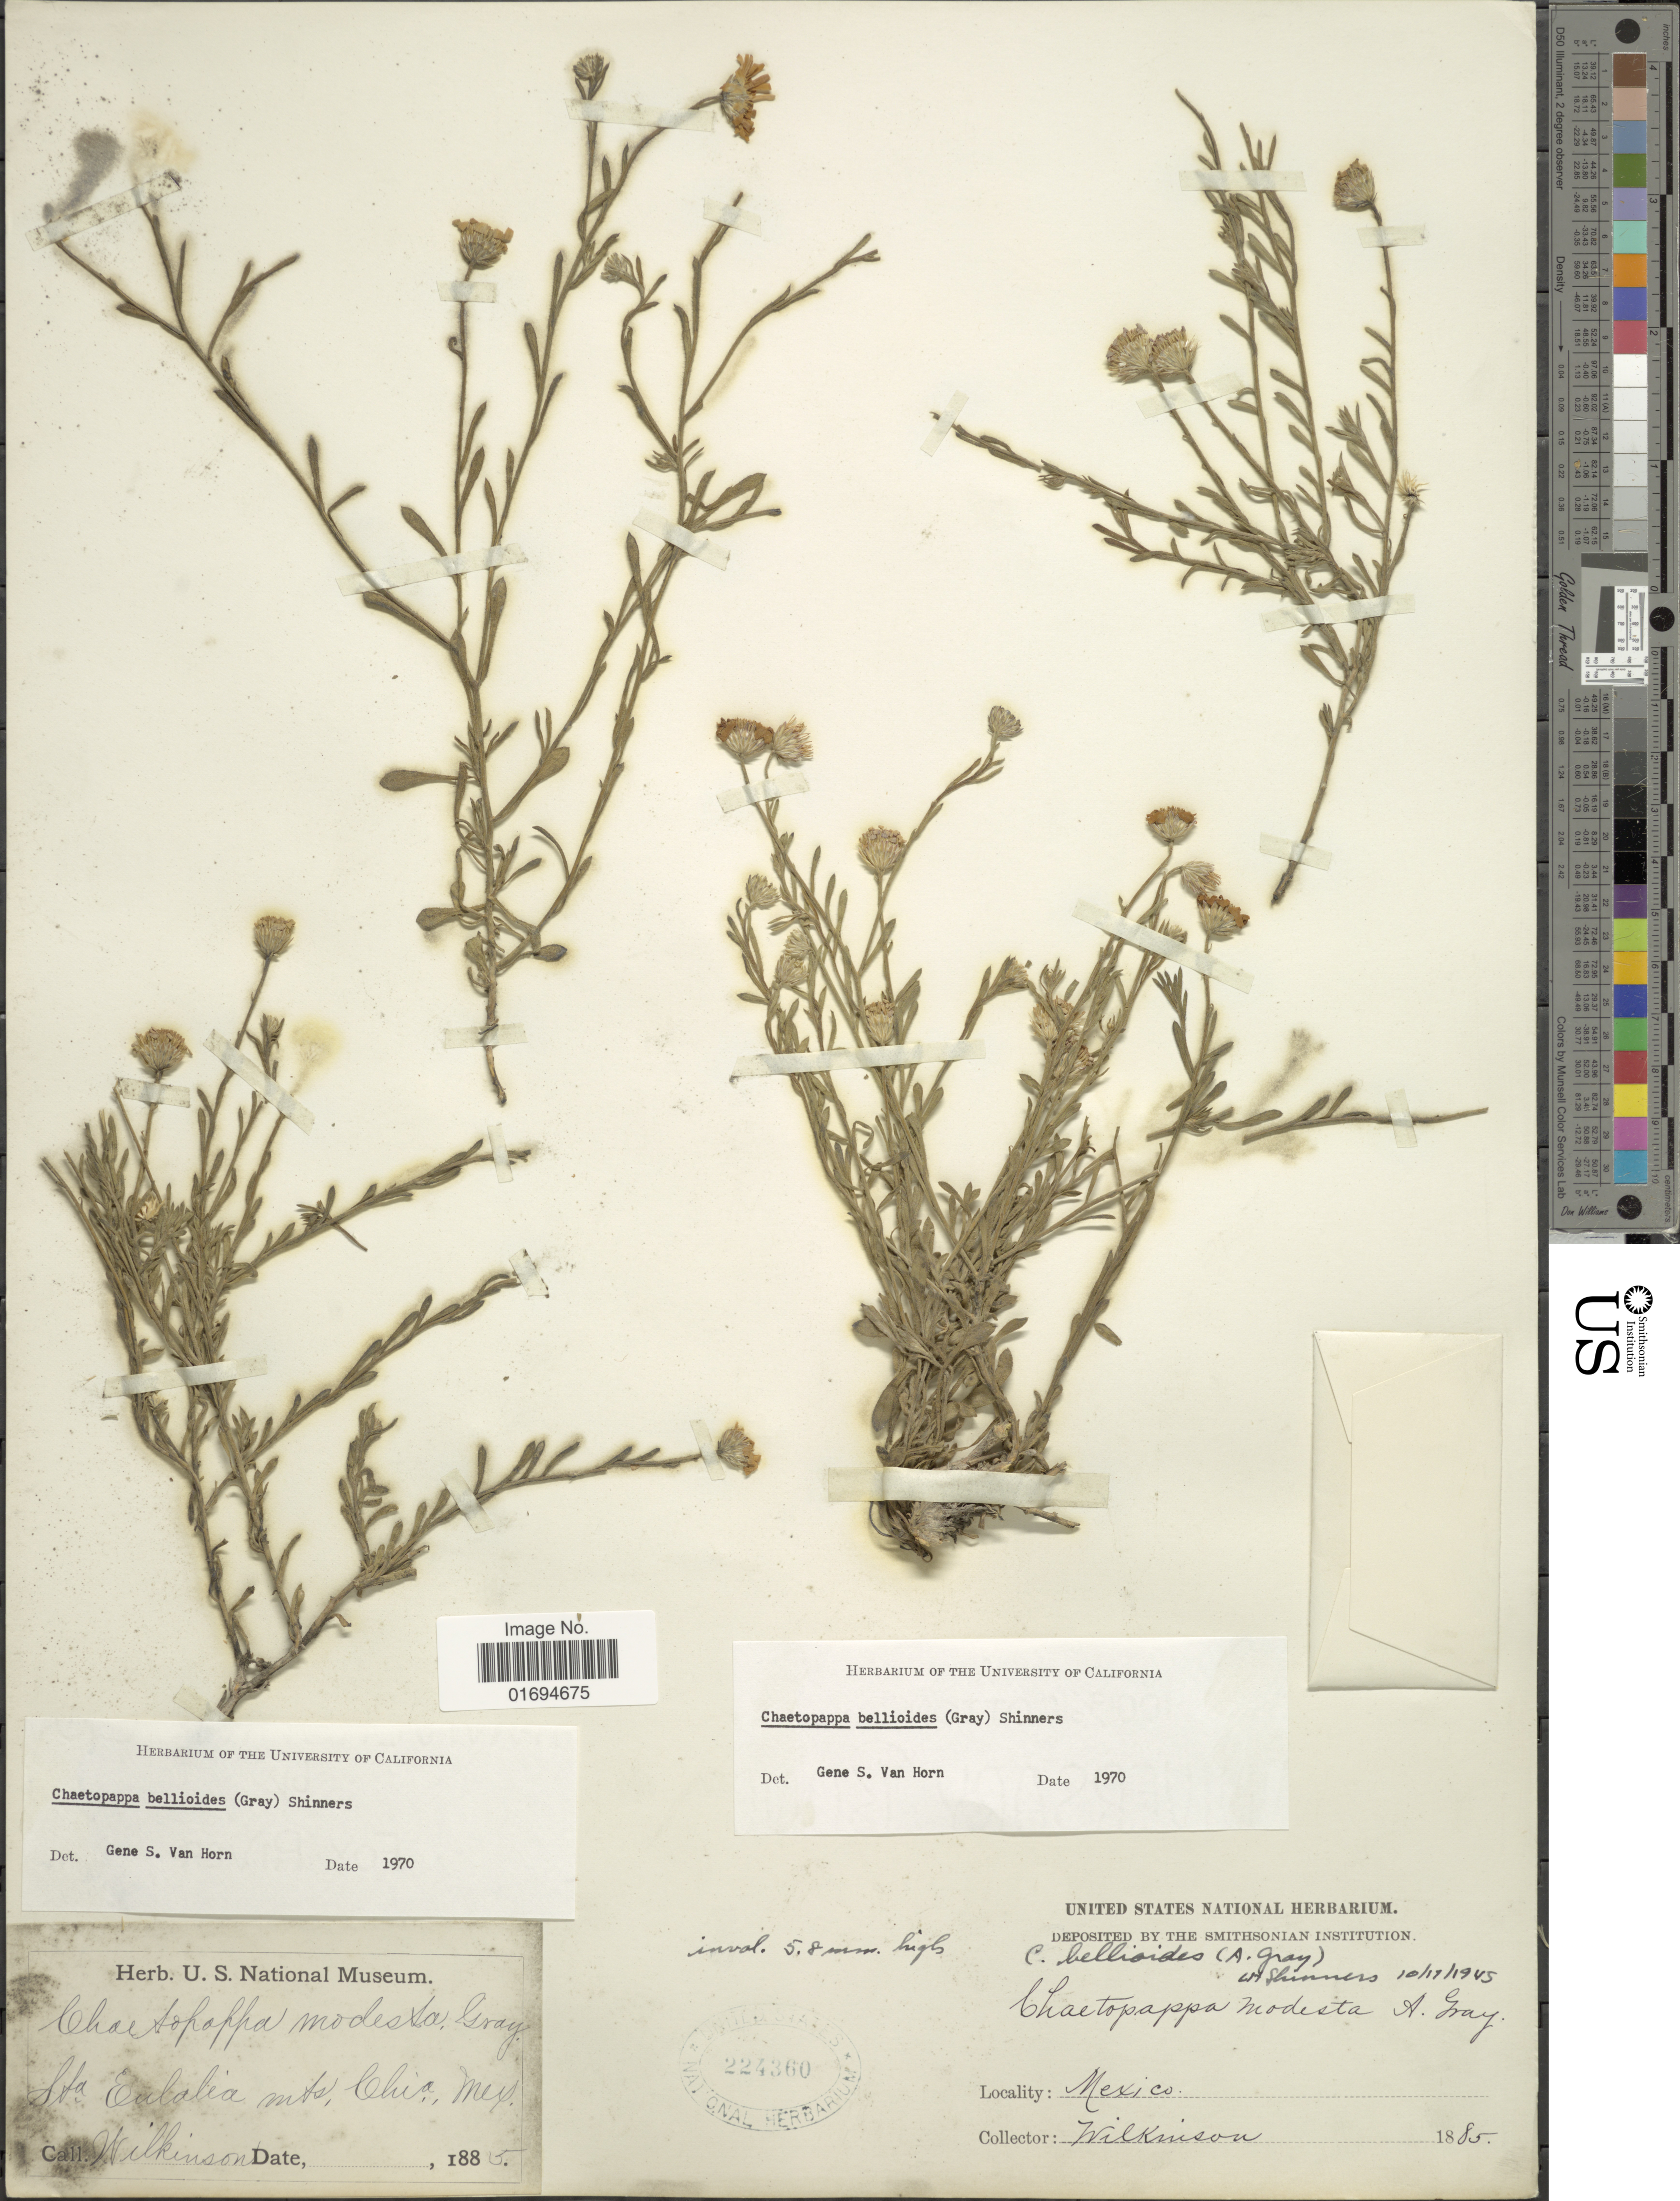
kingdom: Plantae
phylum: Tracheophyta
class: Magnoliopsida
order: Asterales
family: Asteraceae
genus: Chaetopappa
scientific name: Chaetopappa bellioides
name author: (A. Gray) Shinners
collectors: Wilkinson, --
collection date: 1885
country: Mexico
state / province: Chihuahua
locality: Sta Eulalia mts, Chia, Mex.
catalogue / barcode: US 224360